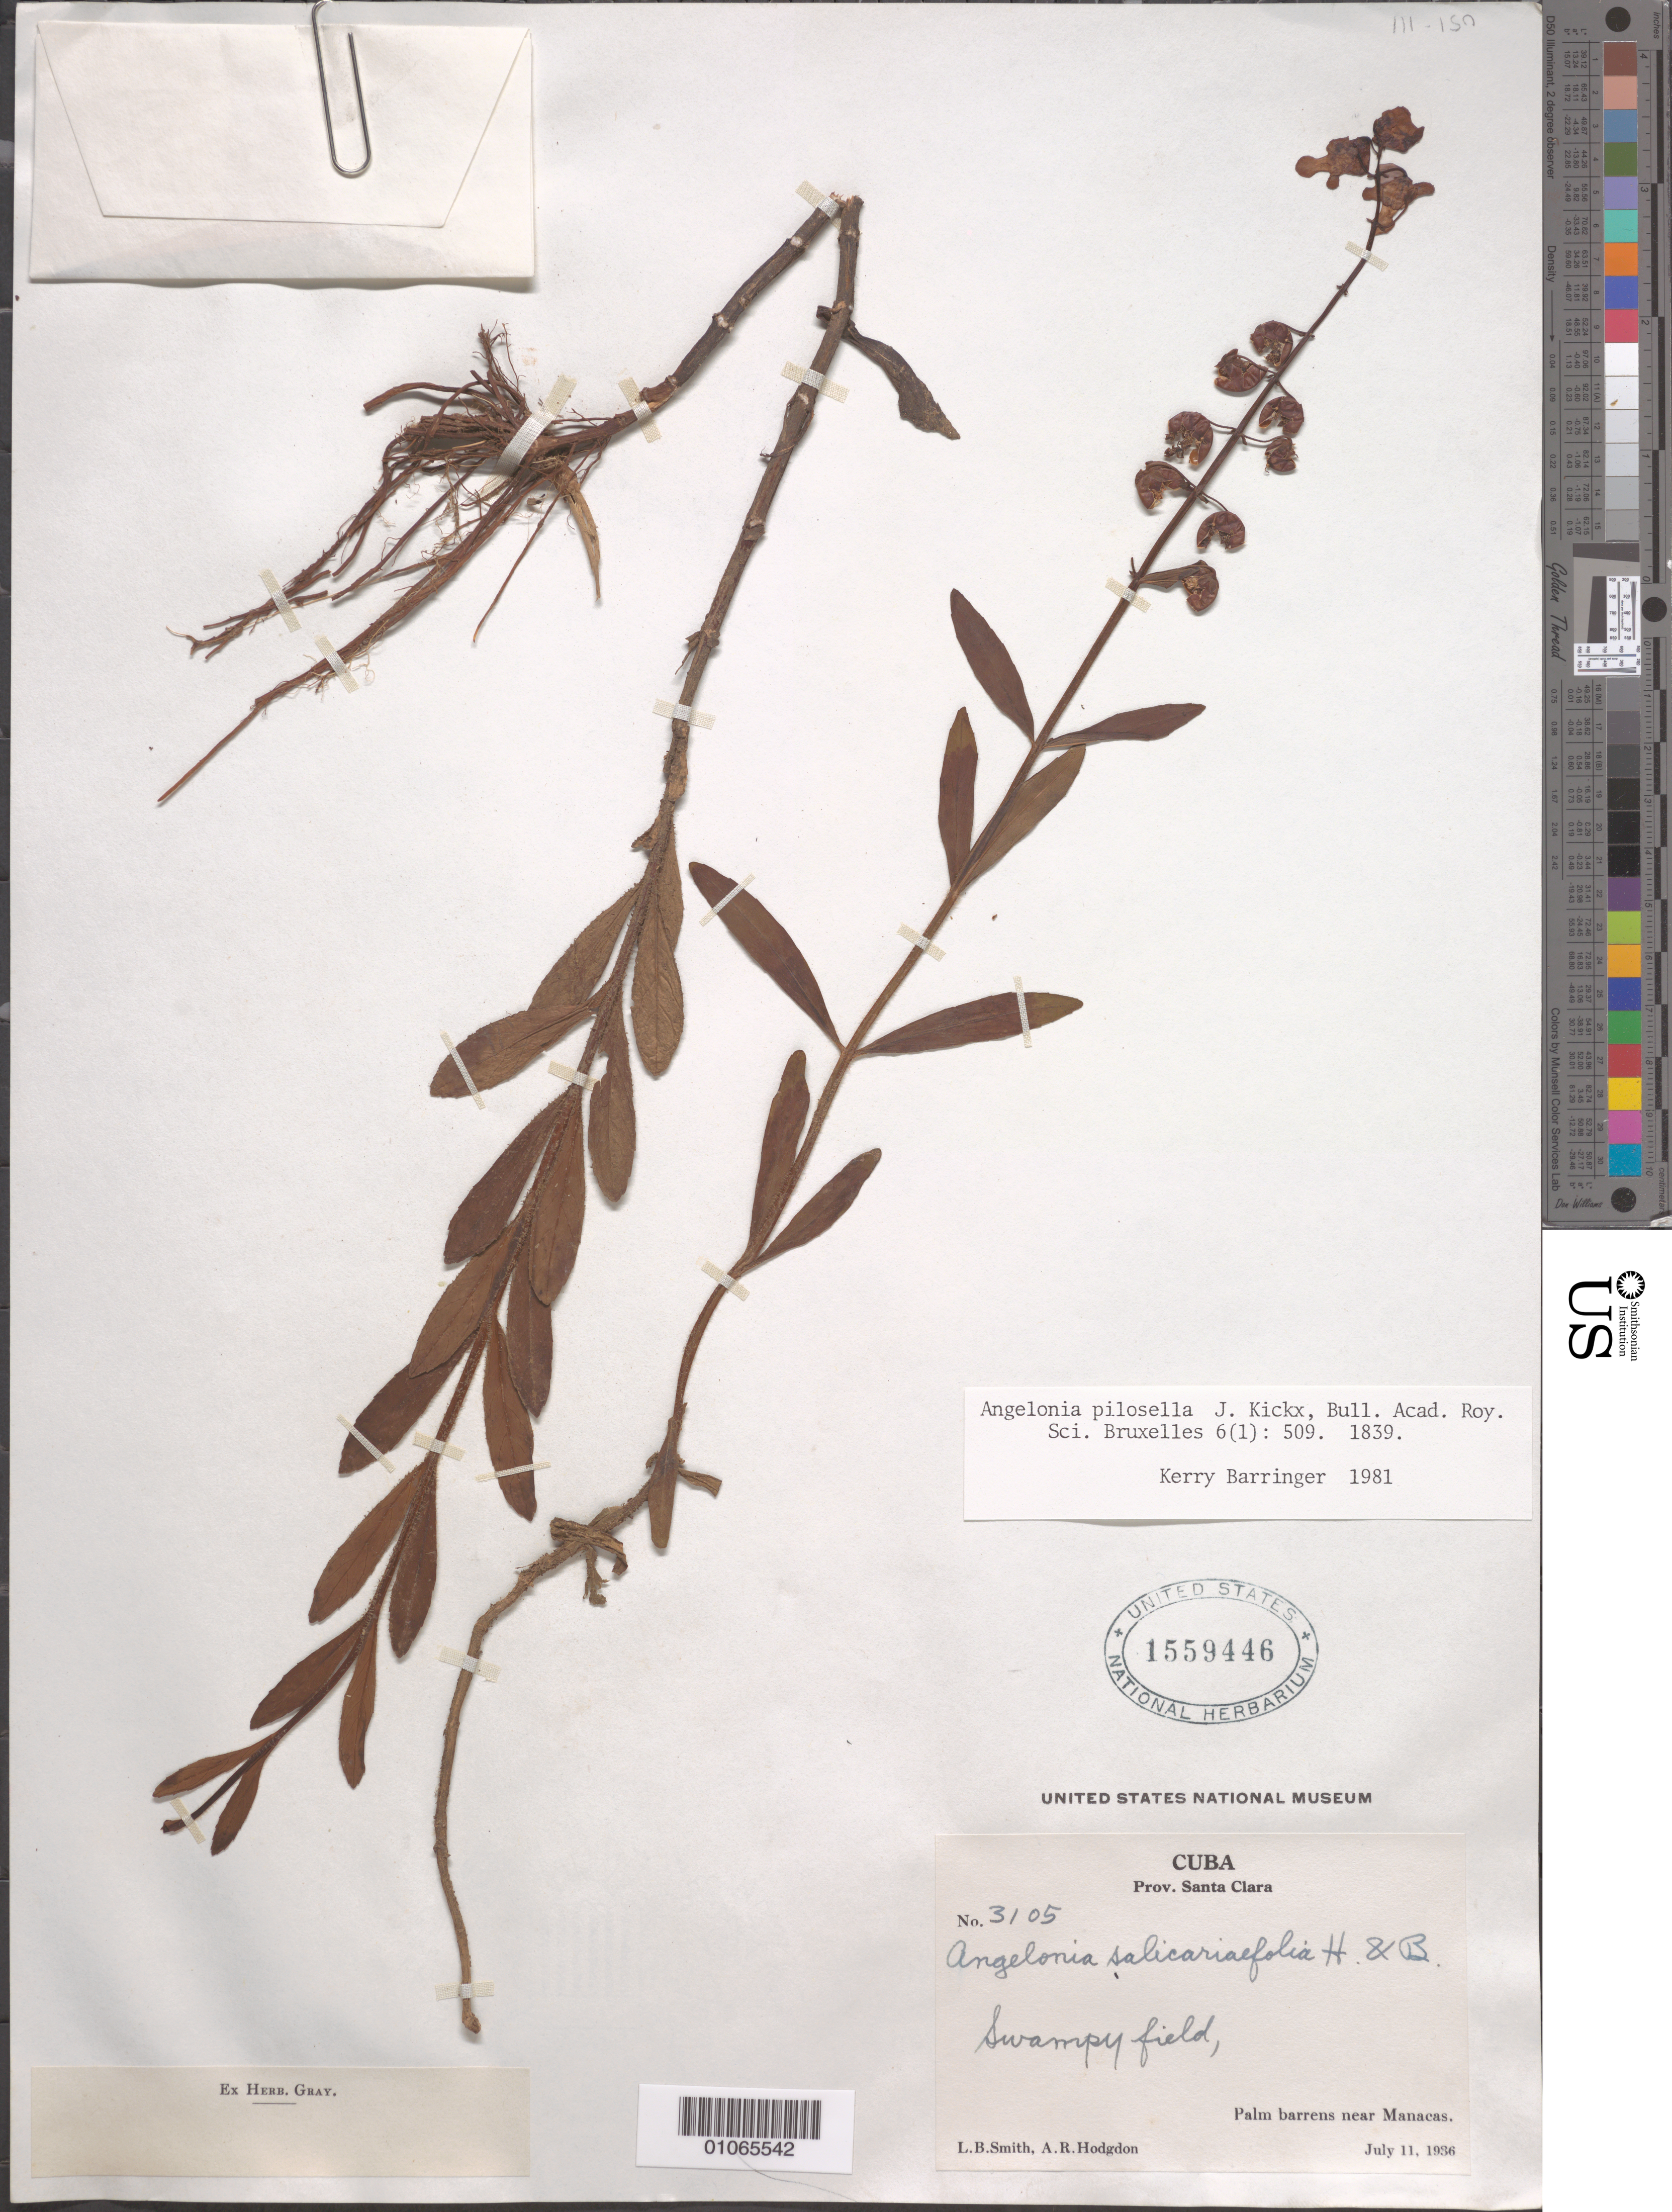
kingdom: Plantae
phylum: Tracheophyta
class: Magnoliopsida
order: Lamiales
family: Plantaginaceae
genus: Angelonia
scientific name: Angelonia pilosella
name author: J. Kickx f.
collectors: L. Smith & A. R. Hodgdon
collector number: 3105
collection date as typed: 11 Jul 1936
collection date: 1936-07-11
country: Cuba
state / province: Villa Clara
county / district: Santa Clara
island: Cuba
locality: Swampy field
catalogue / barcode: US 1559446